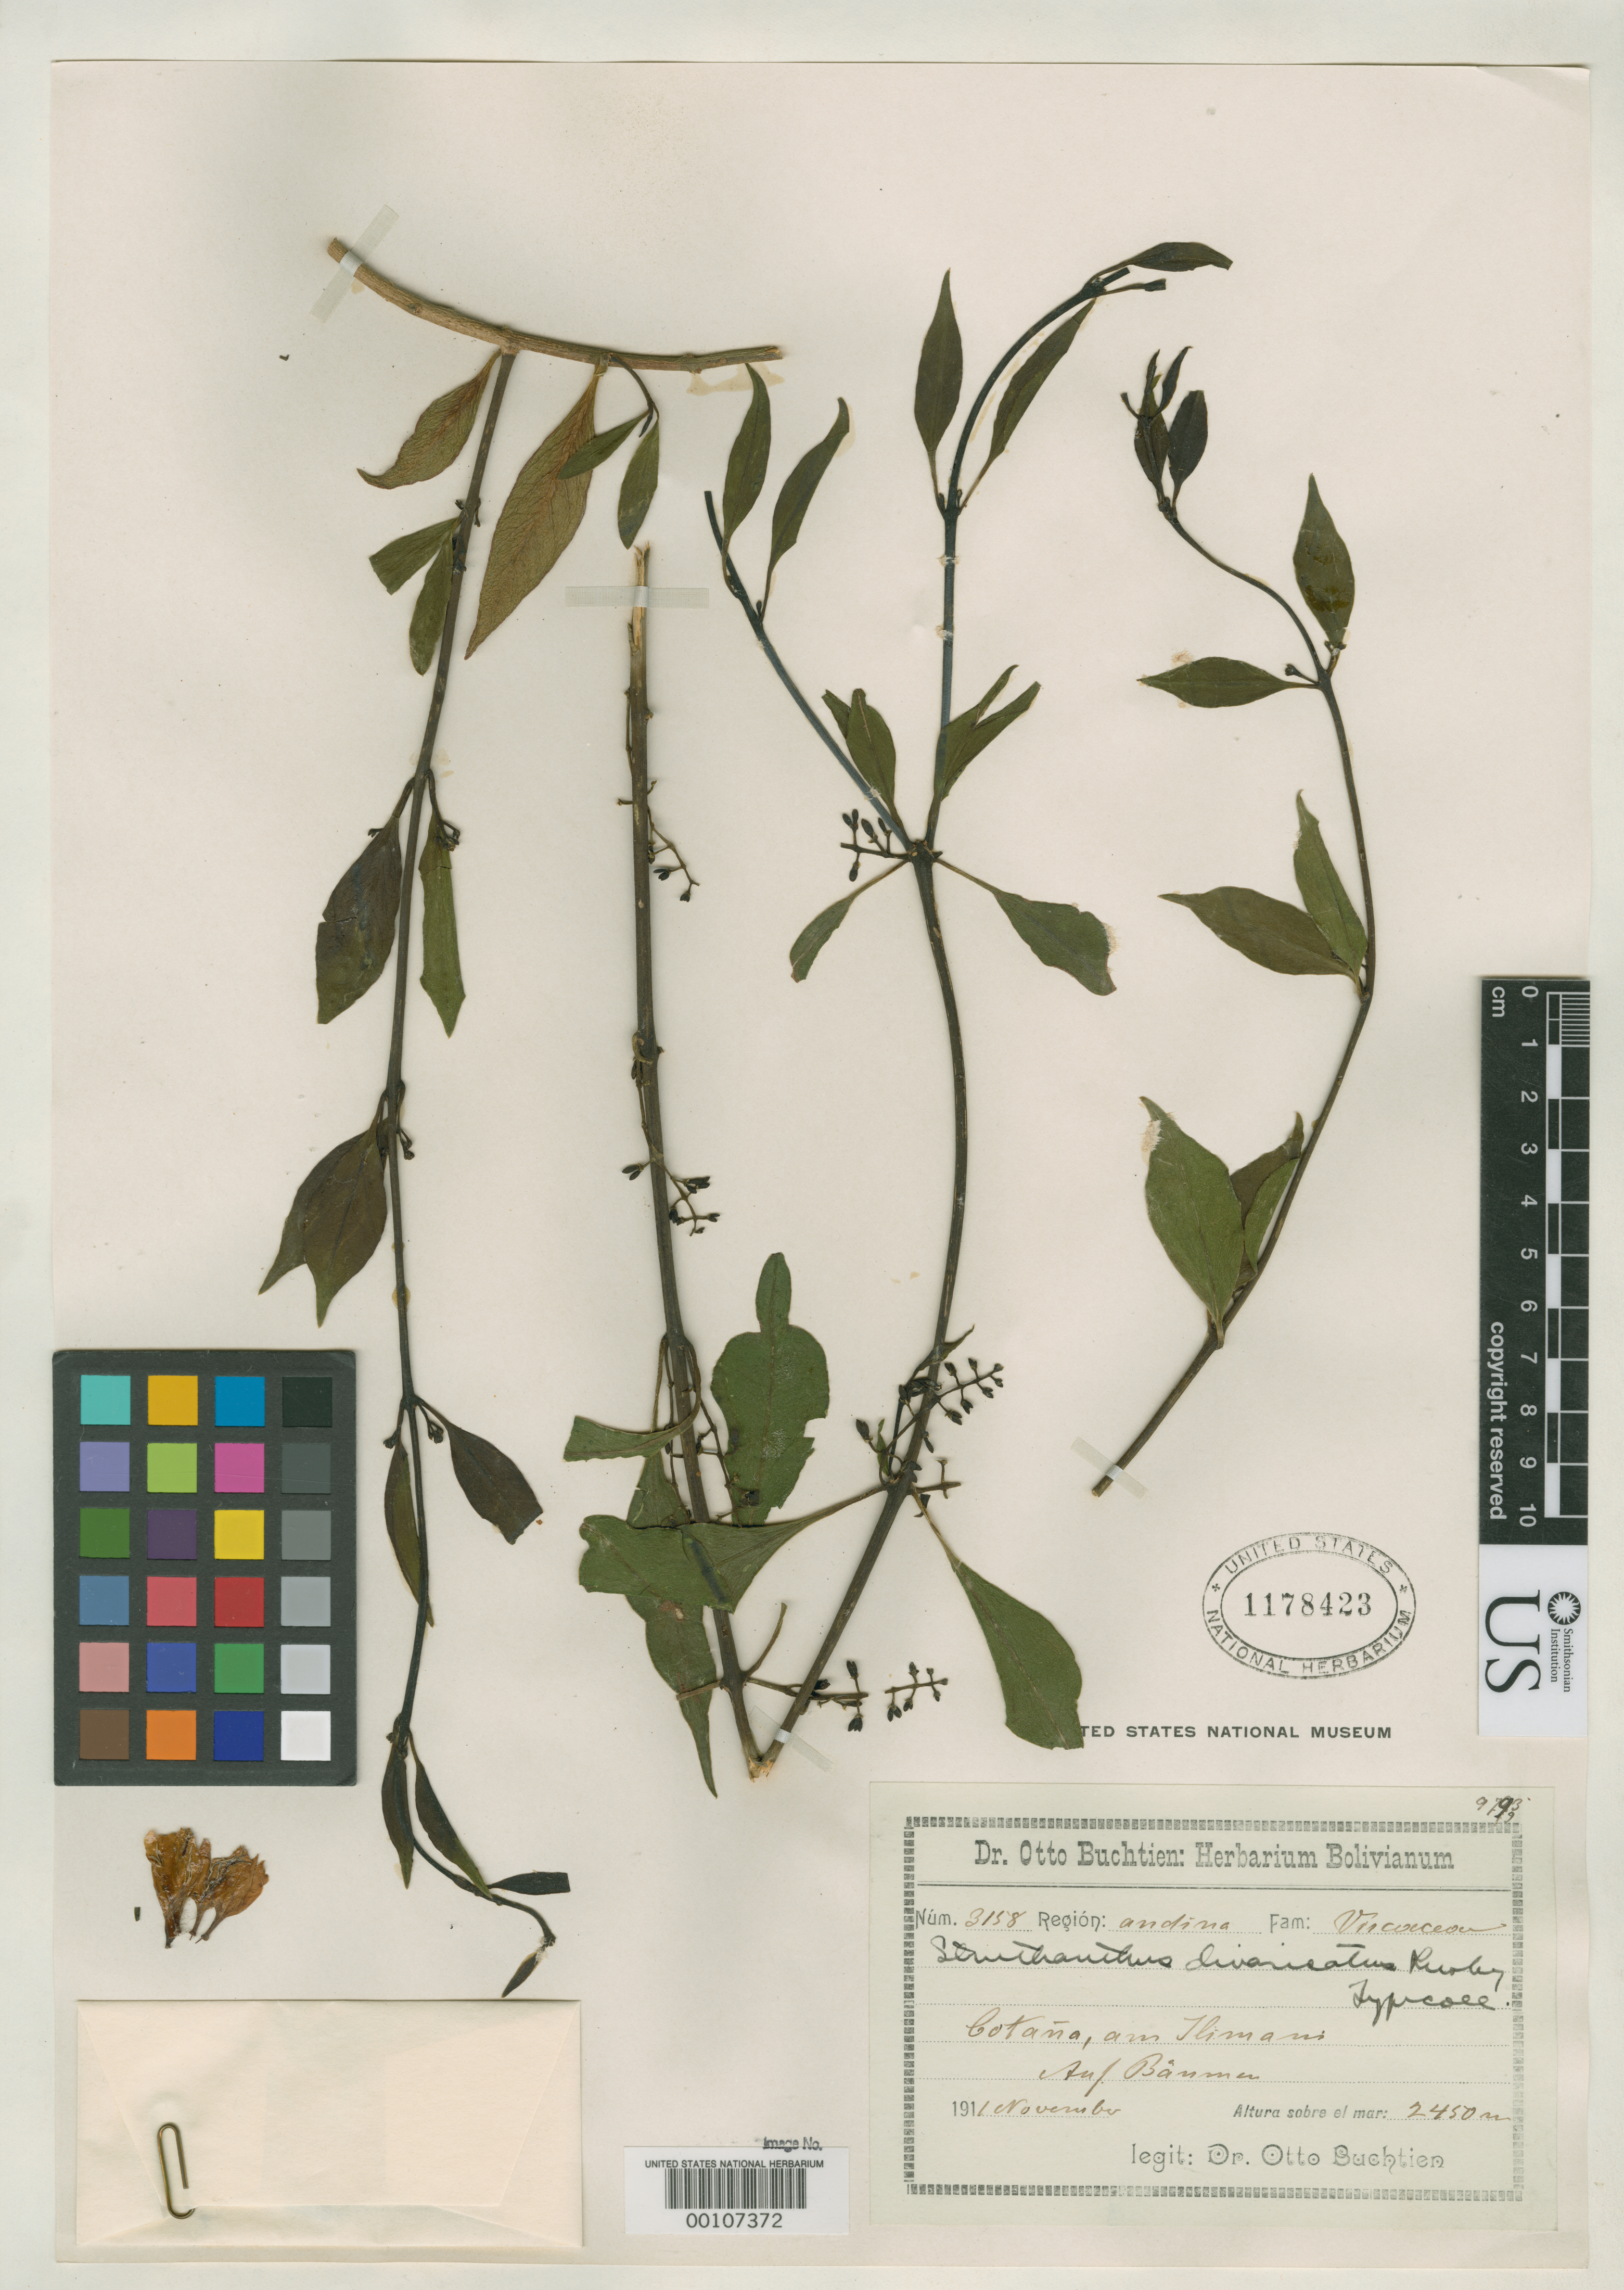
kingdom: Plantae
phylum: Tracheophyta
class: Magnoliopsida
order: Santalales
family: Loranthaceae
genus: Struthanthus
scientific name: Struthanthus divariacatus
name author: Rusby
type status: Isotype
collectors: O. Buchtien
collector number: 3158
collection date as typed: Nov 1911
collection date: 1911-11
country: Bolivia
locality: Contana.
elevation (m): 2450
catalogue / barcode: US 1178423